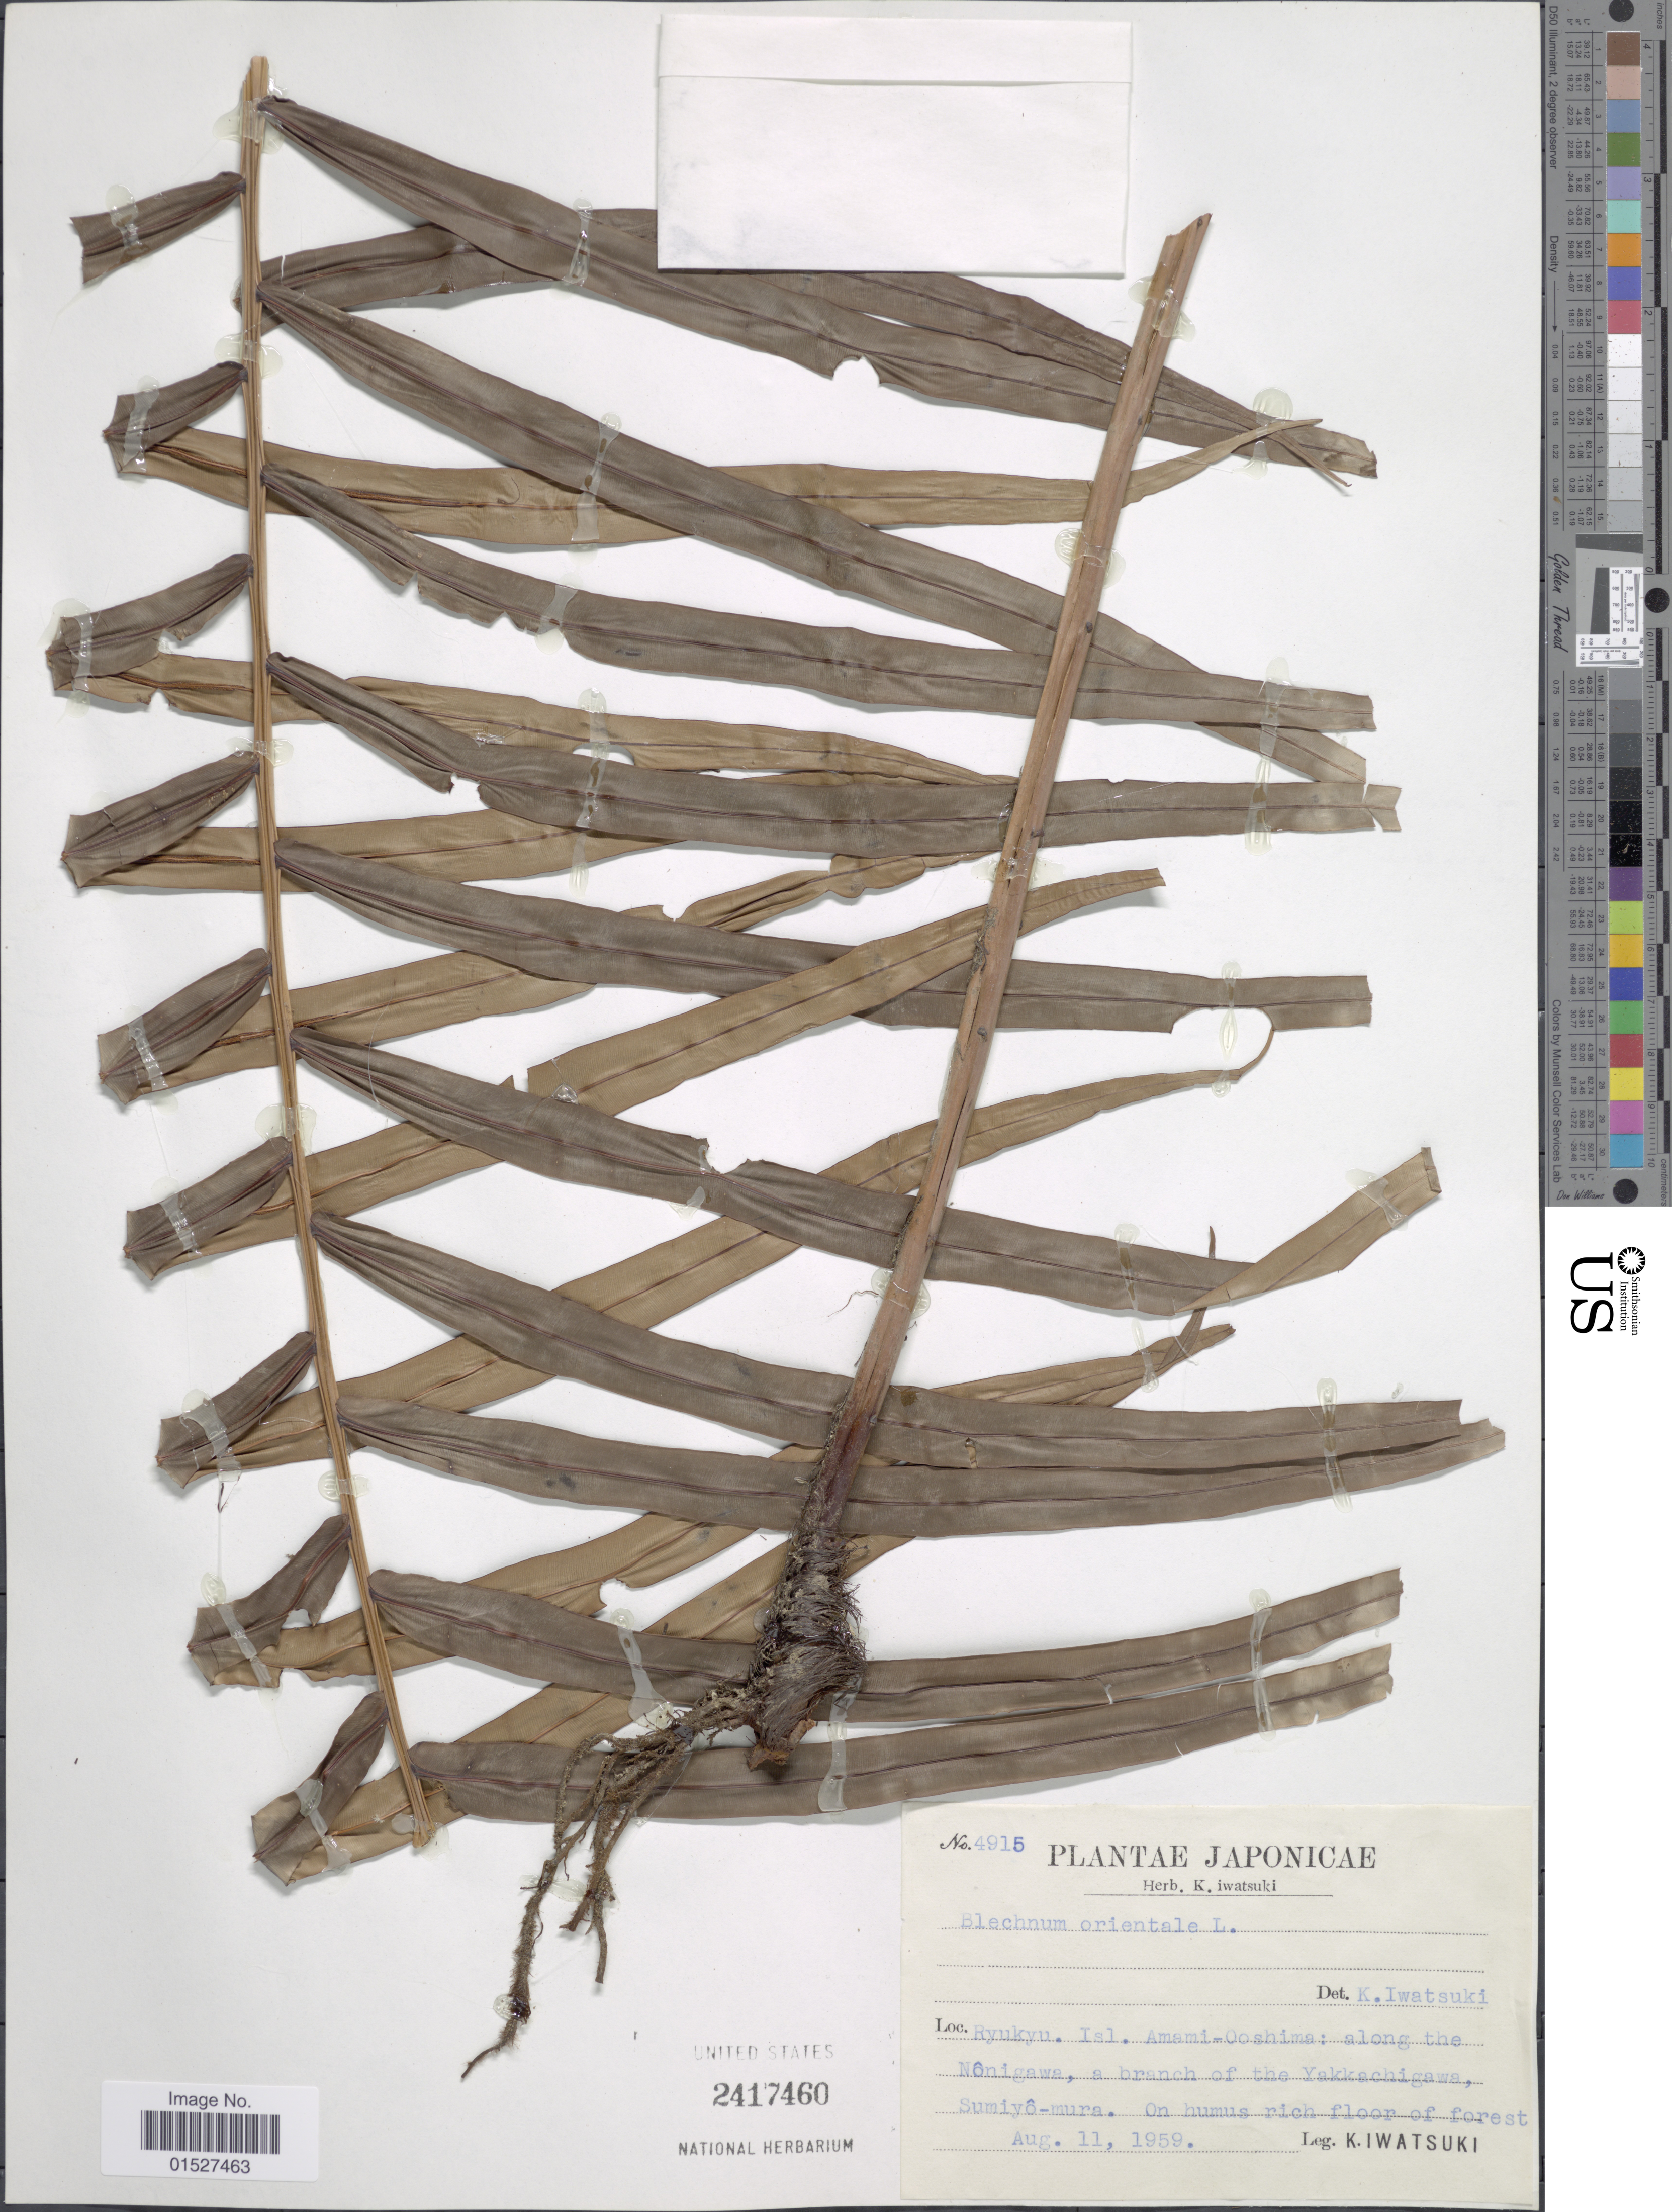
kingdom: Plantae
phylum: Tracheophyta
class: Polypodiopsida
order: Polypodiales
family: Blechnaceae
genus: Blechnum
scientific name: Blechnum orientale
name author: L.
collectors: K. Iwatsuki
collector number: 4915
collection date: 1959-08-11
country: Japan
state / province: Okinawa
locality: Ryukyu. Isl. Amami-Ooshima: along the Nonigawa, a branch of Yakkachigawa, Sumiyo-mura.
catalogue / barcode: US 2417460